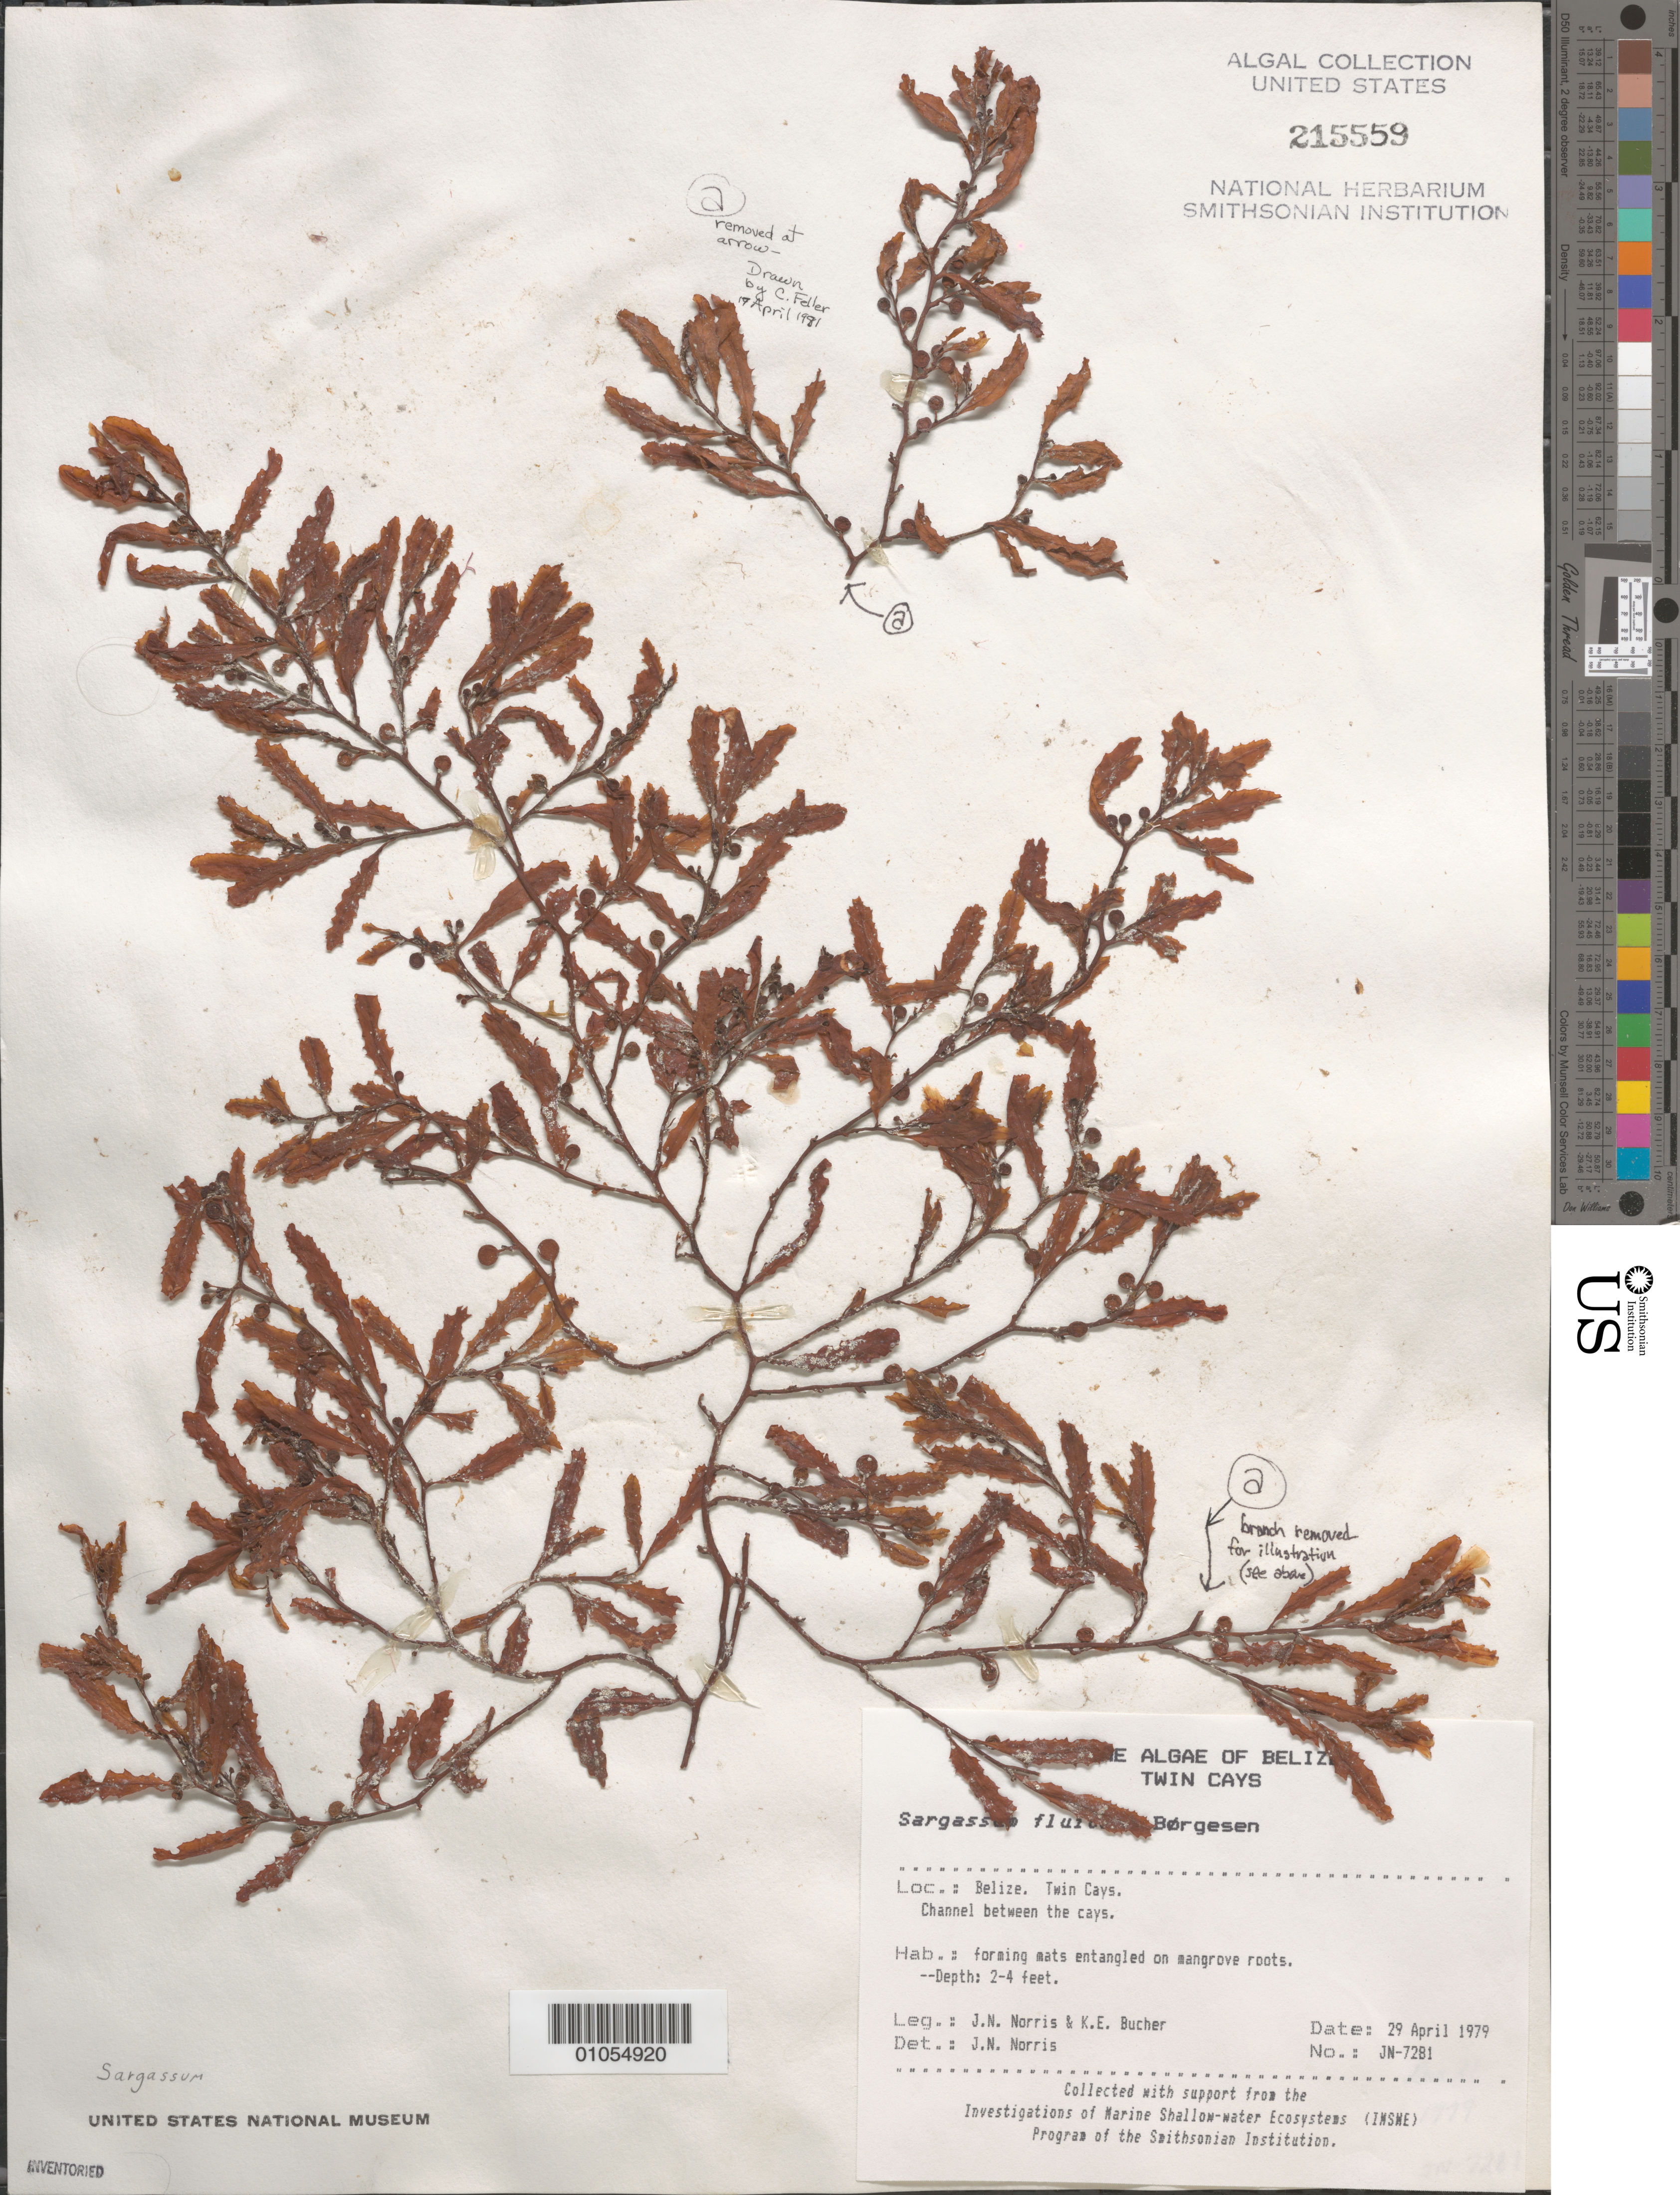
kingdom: Chromista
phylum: Ochrophyta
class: Phaeophyceae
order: Fucales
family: Sargassaceae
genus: Sargassum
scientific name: Sargassum fluitans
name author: (Børgesen) Børgesen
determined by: Norris, James N.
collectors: J. N. Norris & K. E. Bucher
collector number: JN-7281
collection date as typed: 29 Apr 1979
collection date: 1979-04-29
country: Belize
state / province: Stann Creek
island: Twin Cays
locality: Channel between Twin Cays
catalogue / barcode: US 215559